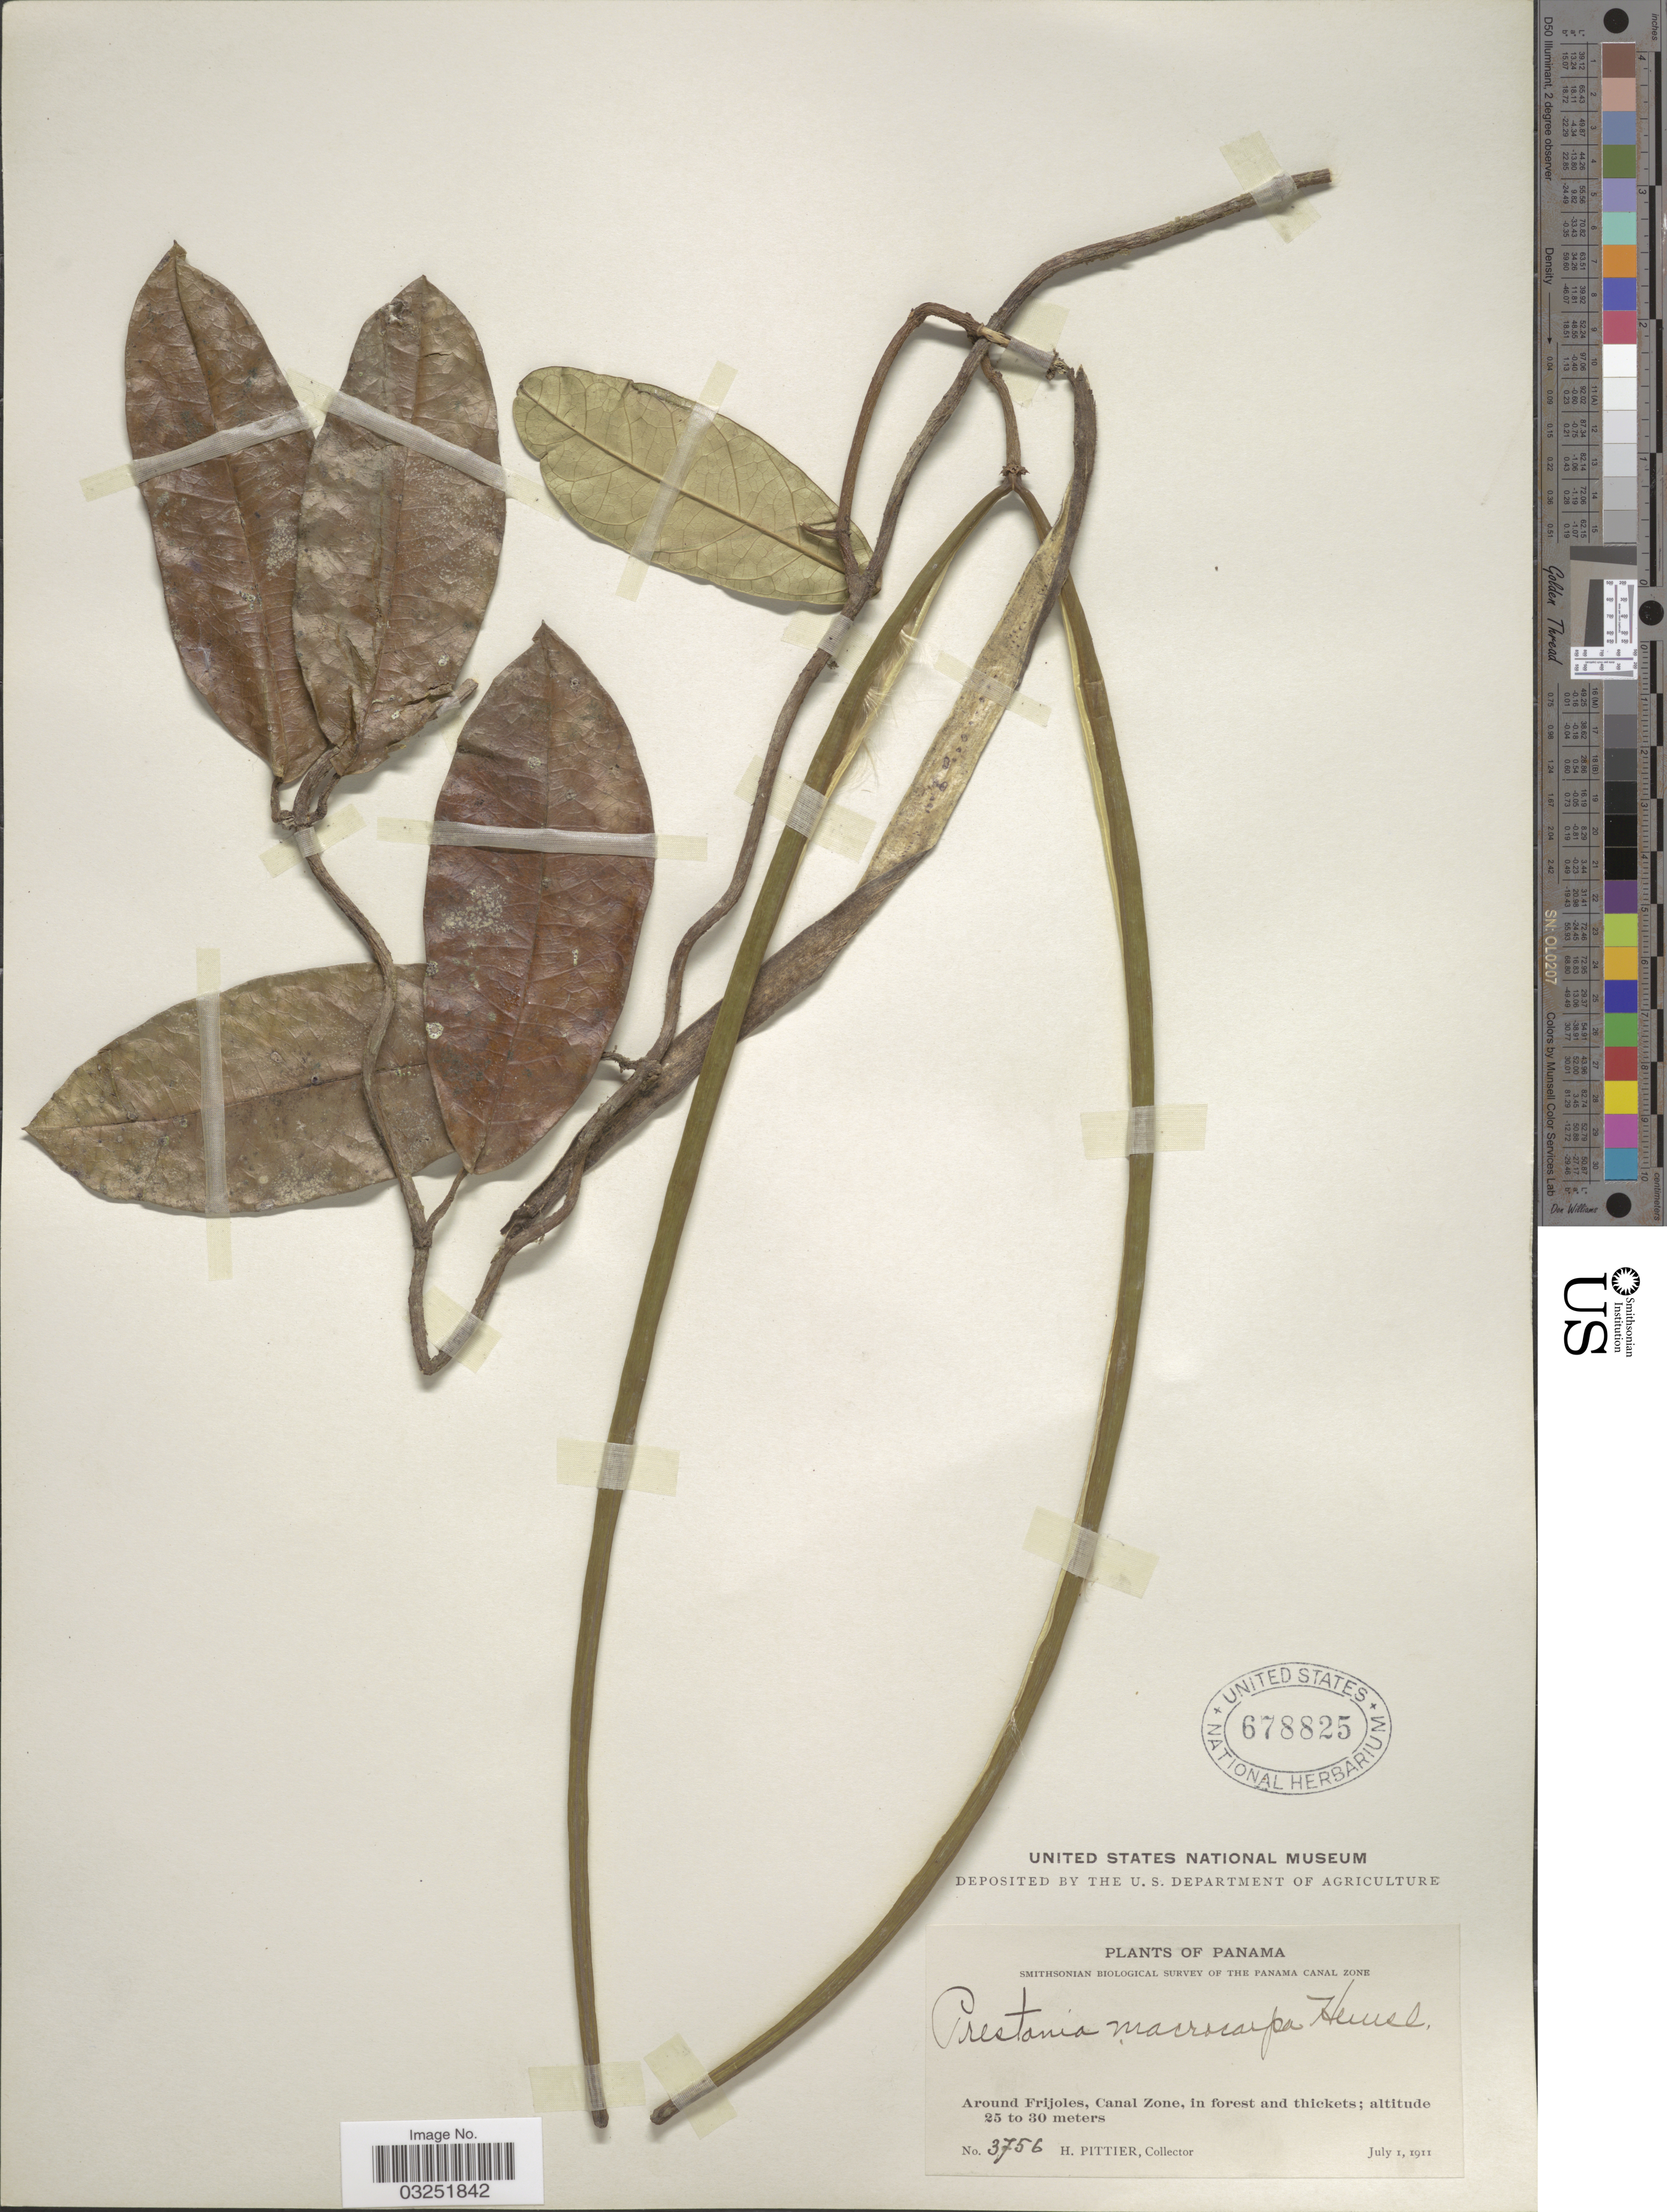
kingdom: Plantae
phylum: Tracheophyta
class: Magnoliopsida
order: Gentianales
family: Apocynaceae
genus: Prestonia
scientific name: Prestonia portobellensis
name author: (Beurl.) Woodson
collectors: H. F. Pittier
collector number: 3756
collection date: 1911-07-01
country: Panama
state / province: Colón / Panamá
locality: Around Frijoles, Canal Zone, in forest and thickets.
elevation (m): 25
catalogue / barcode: US 678825